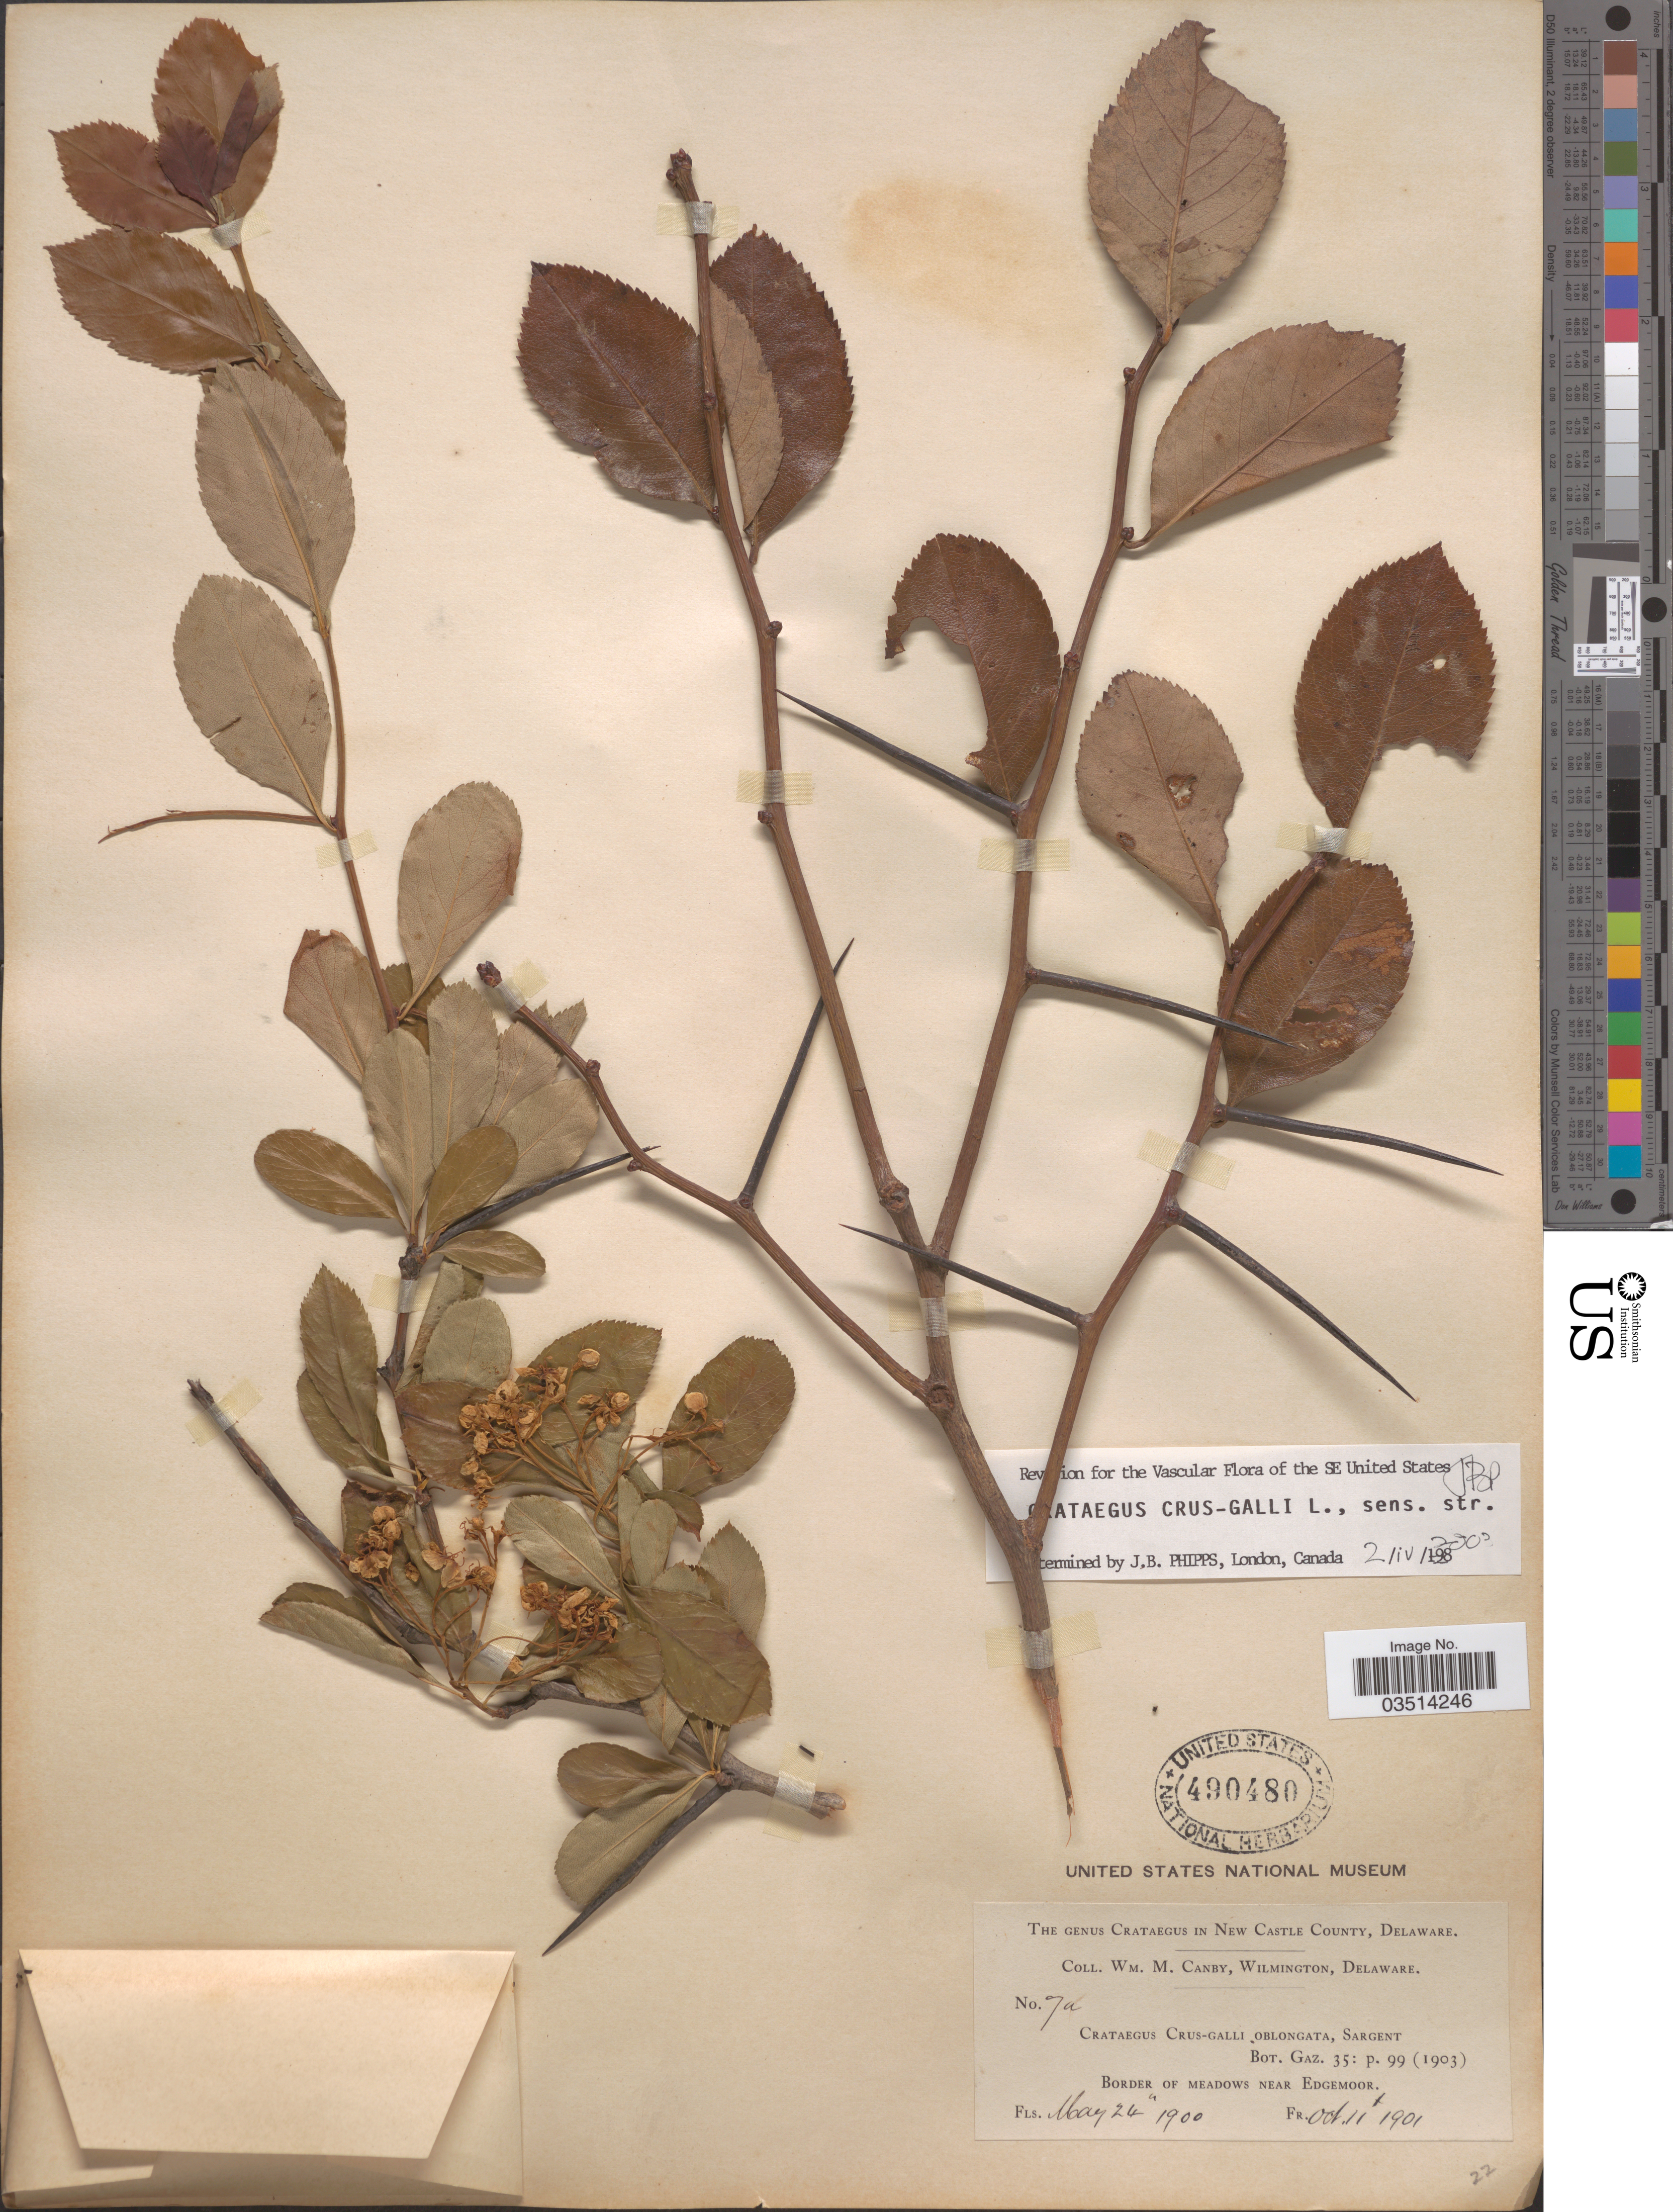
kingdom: Plantae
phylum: Tracheophyta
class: Magnoliopsida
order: Rosales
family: Rosaceae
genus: Crataegus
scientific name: Crataegus crus-galli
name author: L.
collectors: W. M. Canby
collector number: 7a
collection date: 1900-05-24/1901-10-11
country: United States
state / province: Delaware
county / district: New Castle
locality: New Castle County. [unsure placement] Border of meadows near Edgemoor.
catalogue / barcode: US 490480